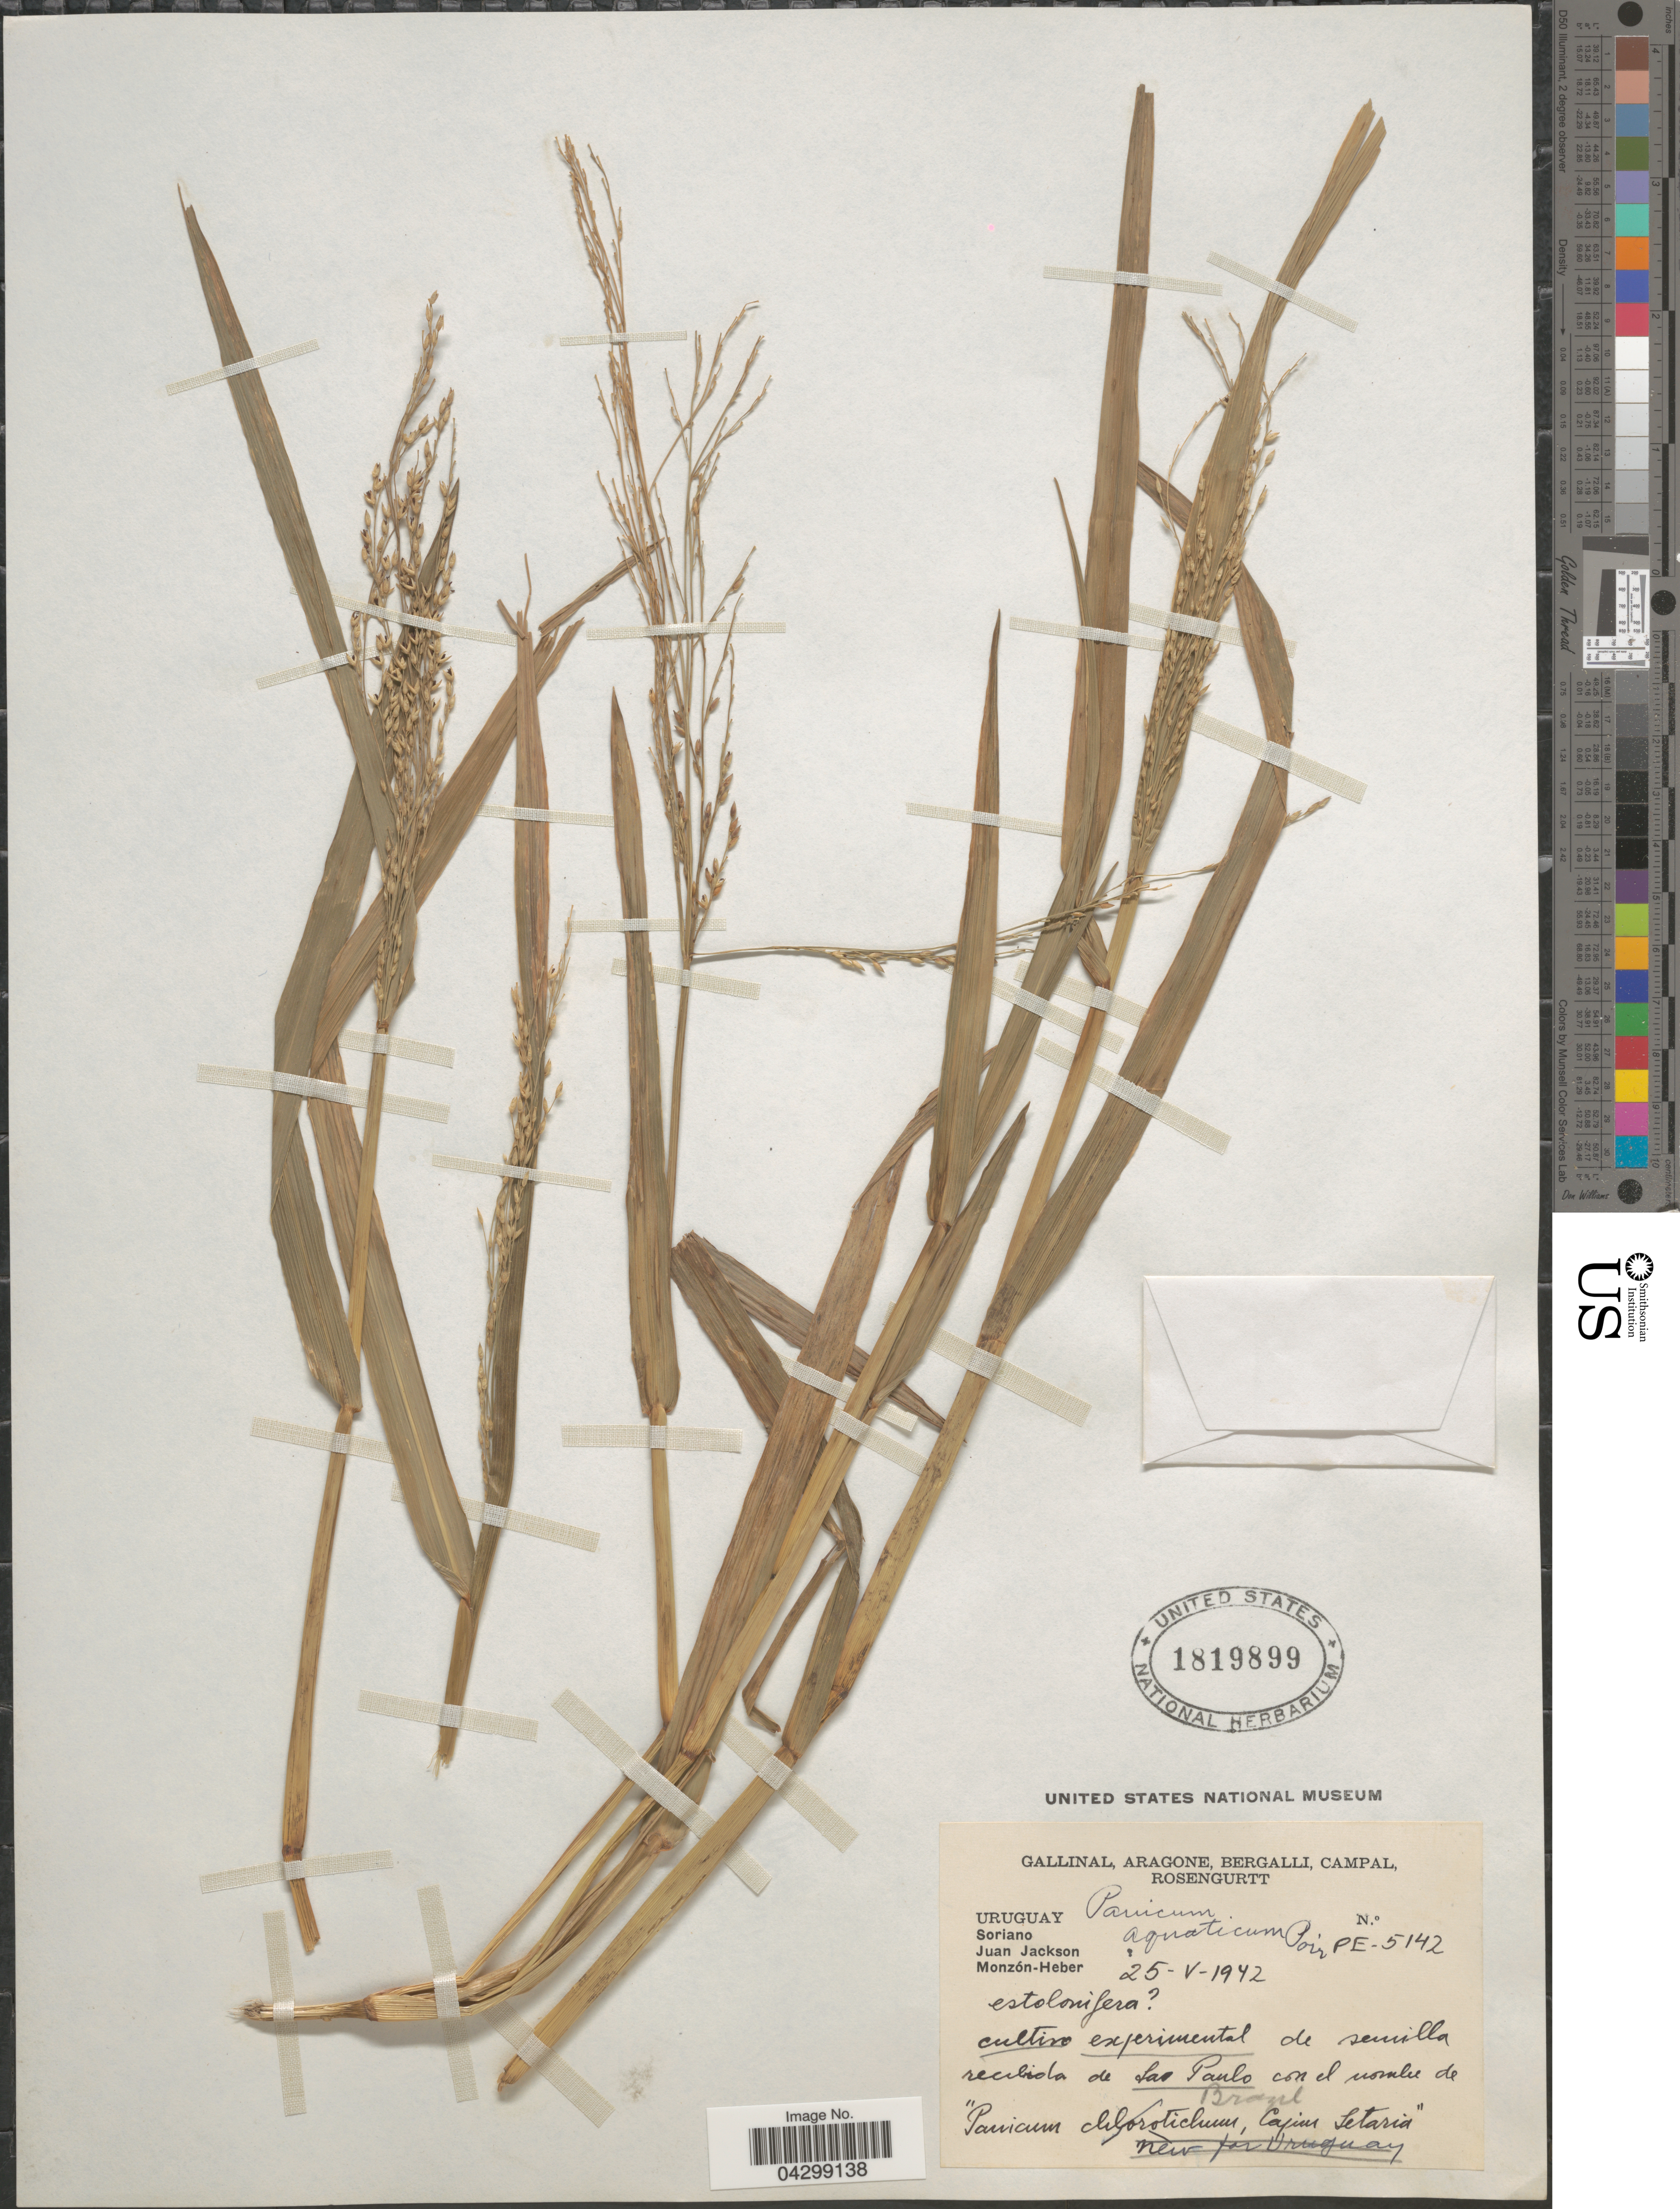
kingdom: Plantae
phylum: Tracheophyta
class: Liliopsida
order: Poales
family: Poaceae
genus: Panicum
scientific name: Panicum aquaticum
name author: Poir.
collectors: -. Gallinal, -- Aragone, -- Bergalli, -- Campal & Rosengurtt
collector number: PE-5142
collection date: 1942-05-25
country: Uruguay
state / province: Soriano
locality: Juan Jackson. Monzón-Heber. Cultivo experimental de semilla.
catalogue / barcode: US 1819899